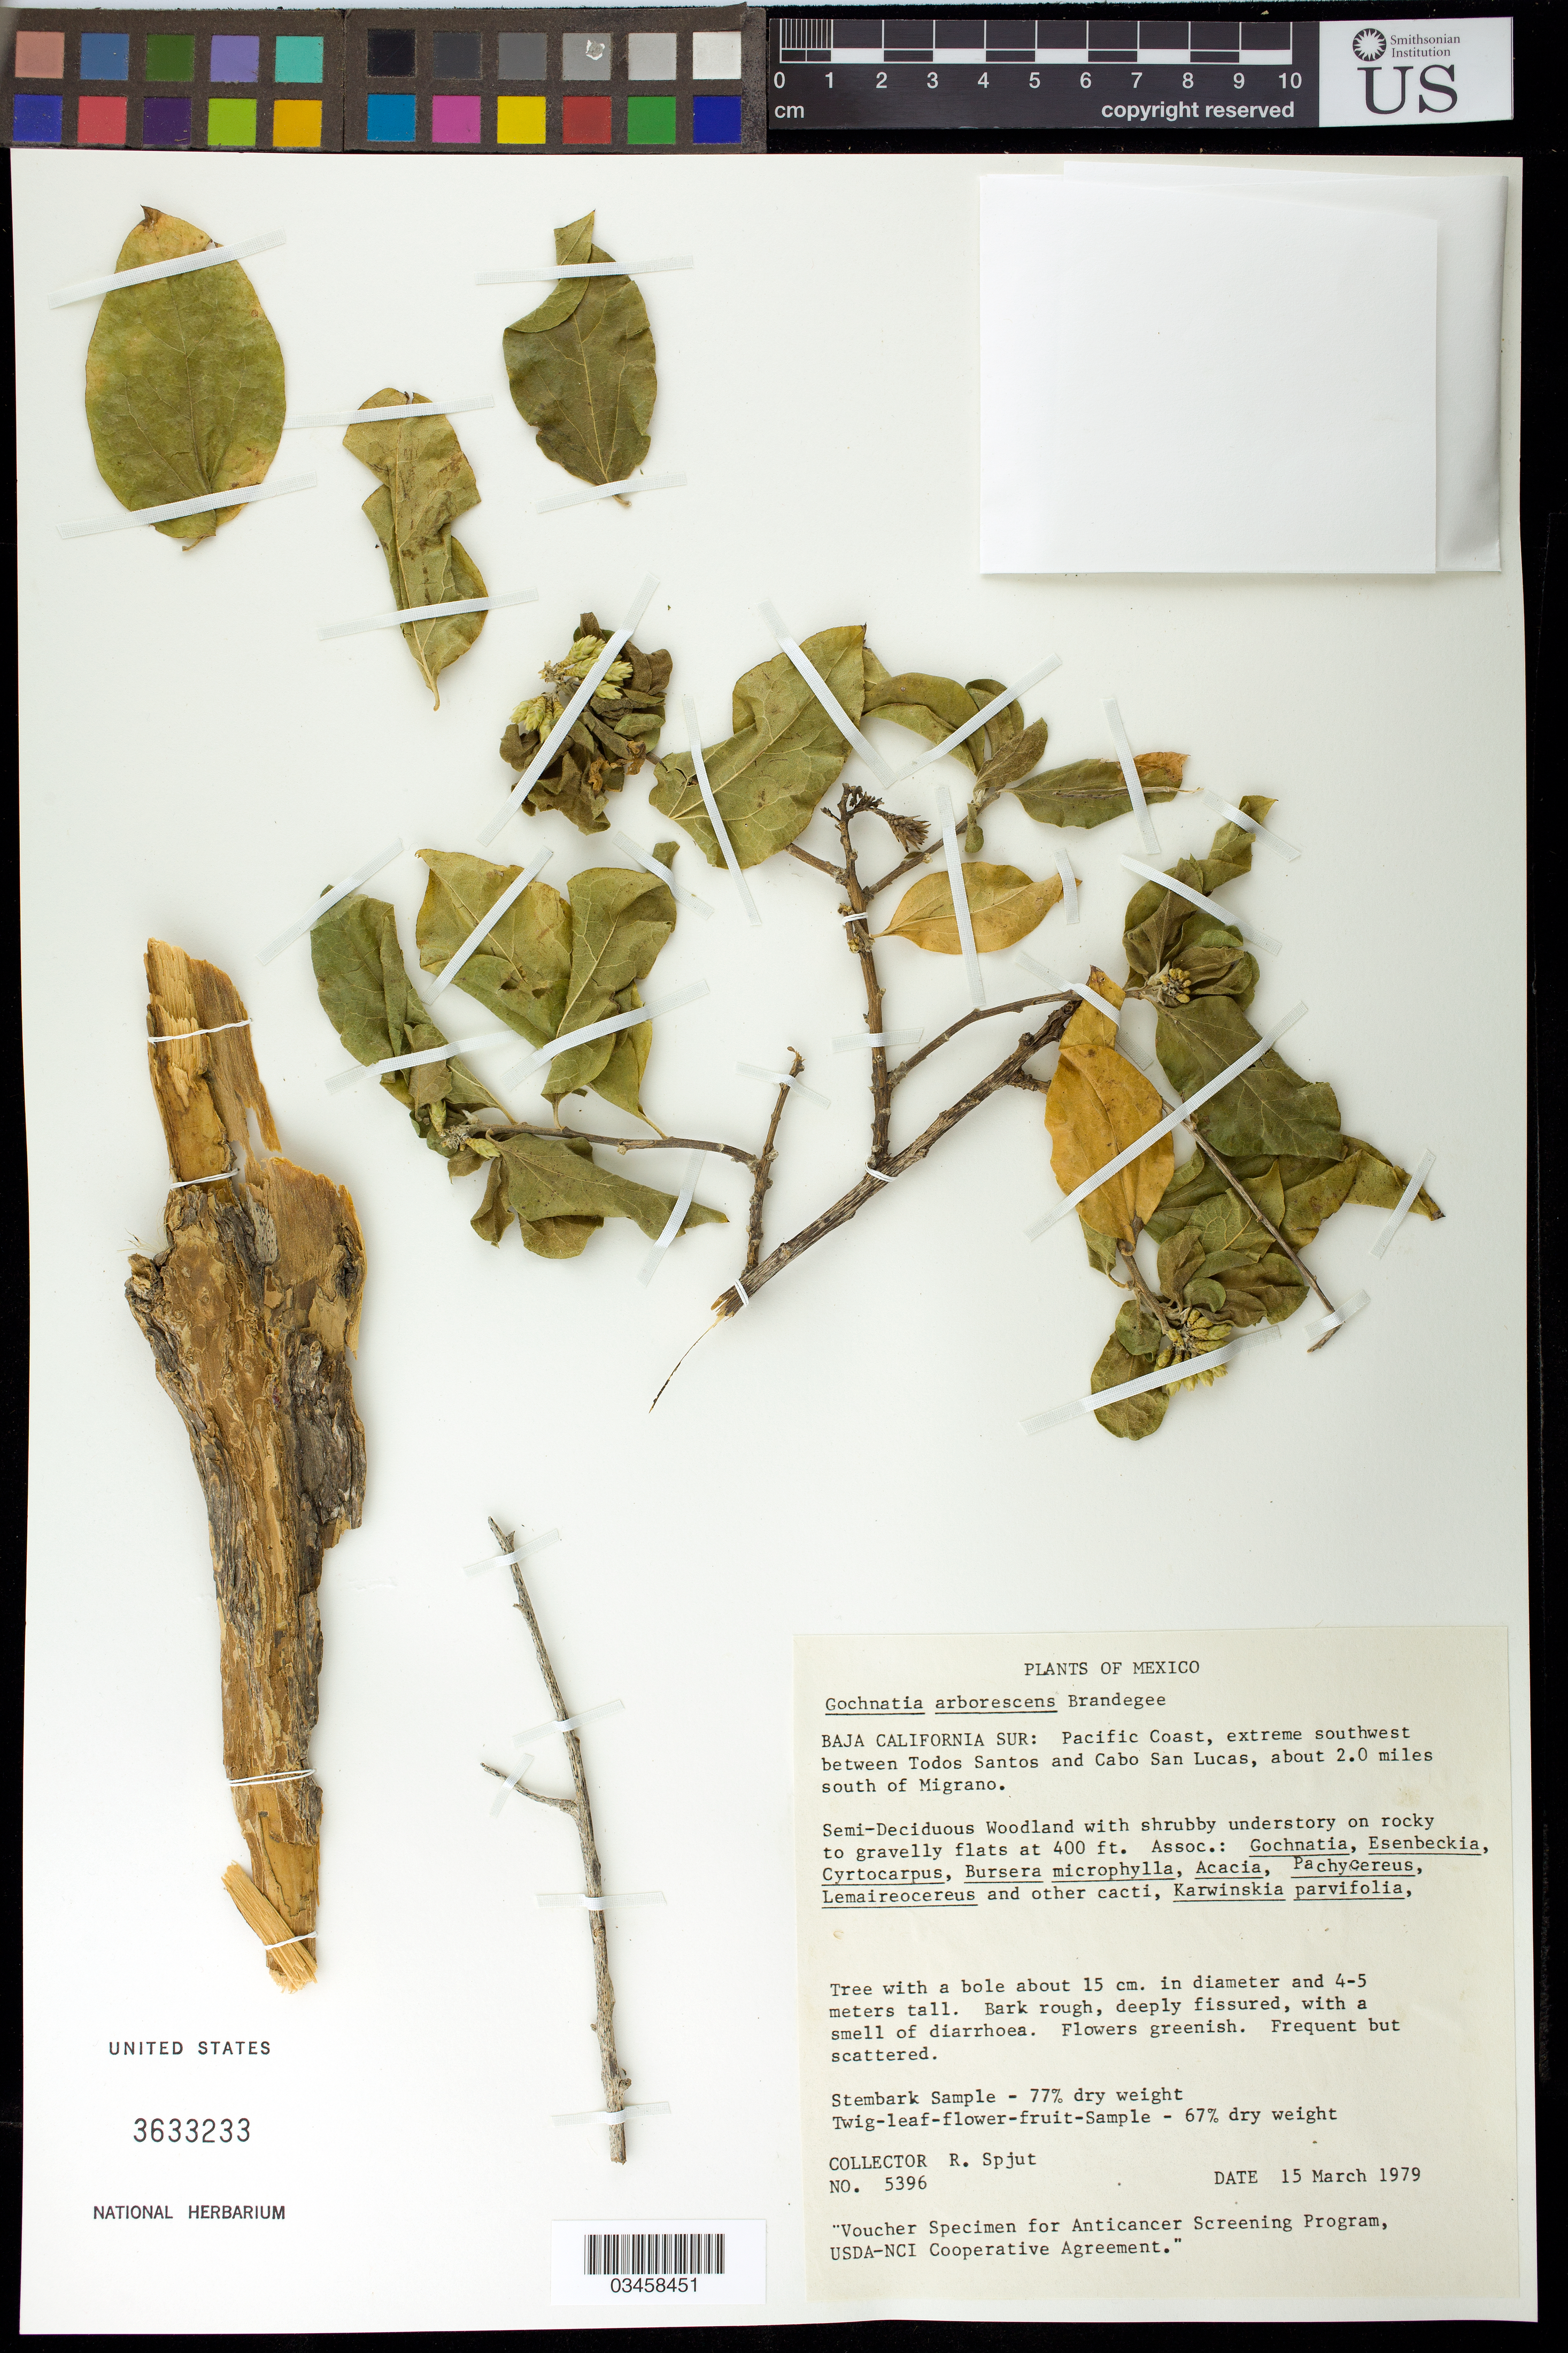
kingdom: Plantae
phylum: Tracheophyta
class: Magnoliopsida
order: Asterales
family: Asteraceae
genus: Gochnatia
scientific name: Gochnatia arborescens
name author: Brandegee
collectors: R. Spjut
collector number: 5396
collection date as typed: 15 ar 1979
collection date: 1979-03-15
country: Mexico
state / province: Baja California Sur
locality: Pacific Coast, extreme southwest between Todos Santos and Cabo San Lucas; about 2 miles S of Migrano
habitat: Semi-deciduous woodland with shrubby understory on rocky to gravelly flats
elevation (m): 122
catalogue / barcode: US 3633233